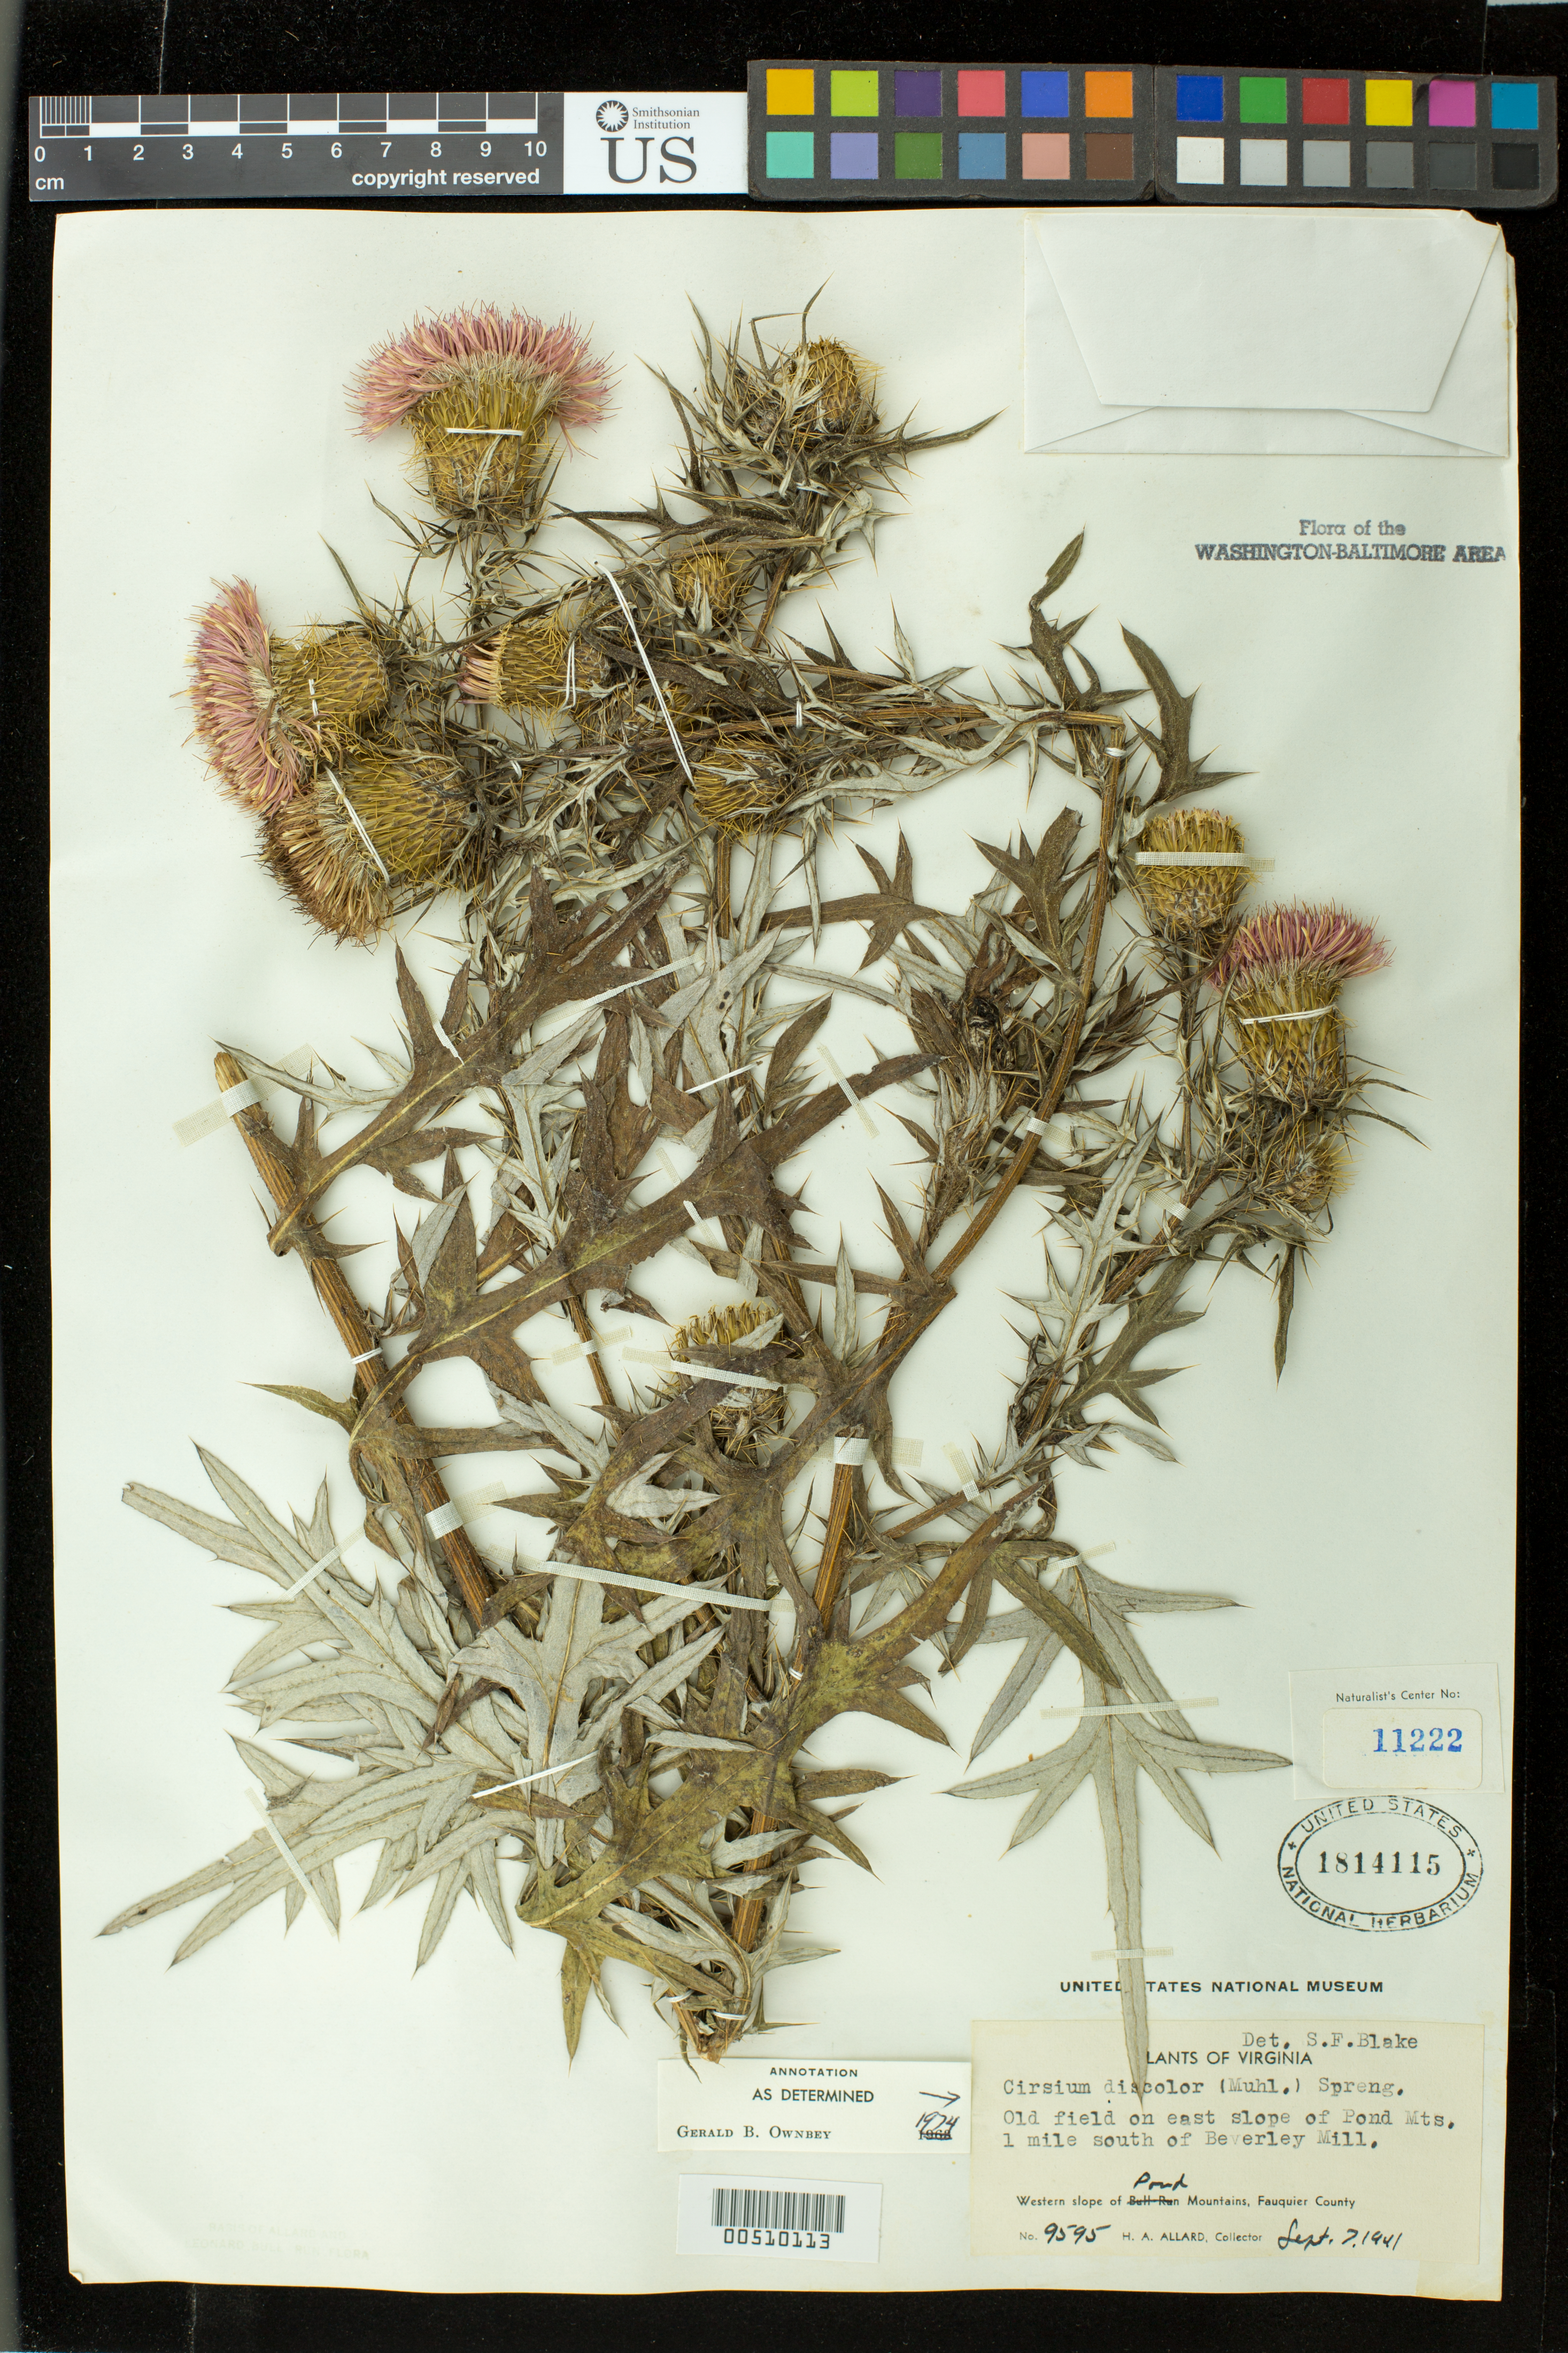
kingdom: Plantae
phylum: Tracheophyta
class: Magnoliopsida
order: Asterales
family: Asteraceae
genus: Cirsium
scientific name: Cirsium discolor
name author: (Muhl. ex Willd.) Spreng.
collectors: H. A. Allard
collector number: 9595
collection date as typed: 07 Sep 1941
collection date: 1941-09-07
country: United States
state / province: Virginia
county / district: Fauquier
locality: W slope of Pond Mts., 1 mi. S of Beverley Mill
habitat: old field on east slope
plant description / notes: Specimens returned from Naturalist Center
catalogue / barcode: US 1814115